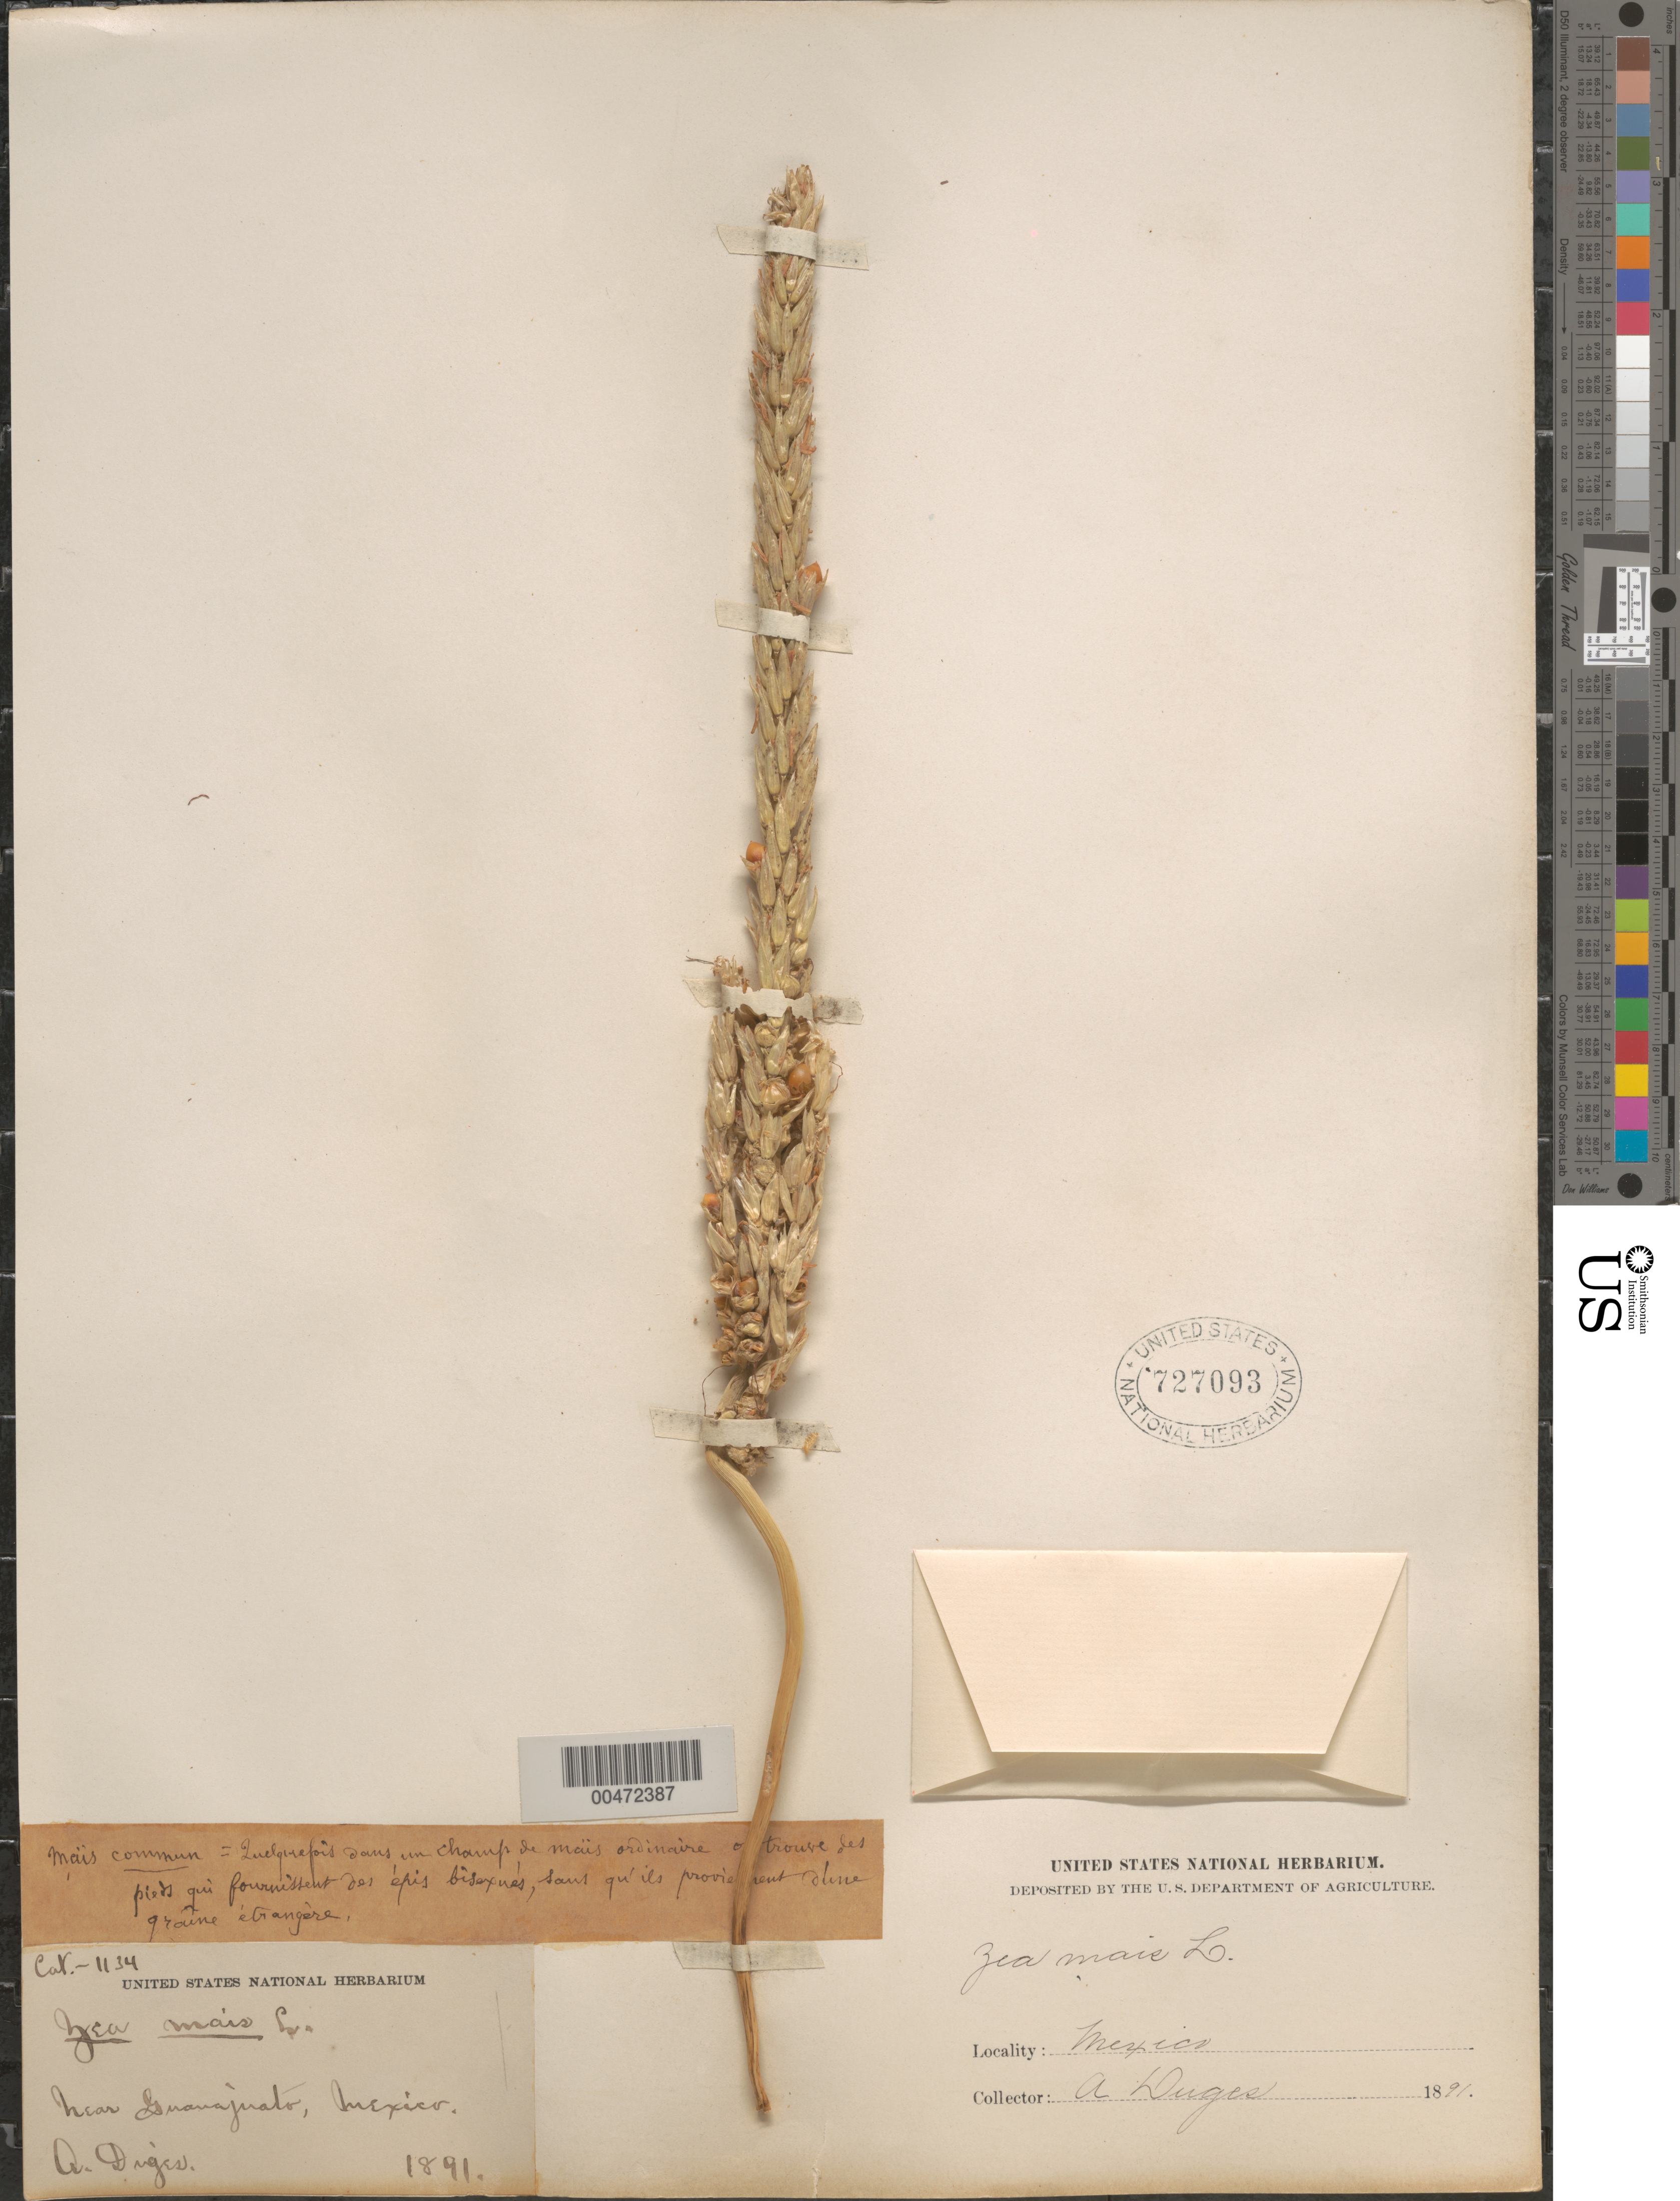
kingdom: Plantae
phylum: Tracheophyta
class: Liliopsida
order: Poales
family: Poaceae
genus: Zea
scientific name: Zea mays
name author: L.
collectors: A. DugŠs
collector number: Cat.-1134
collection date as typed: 1891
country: Mexico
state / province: Guanajuato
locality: Near Guanajuato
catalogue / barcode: US 727093